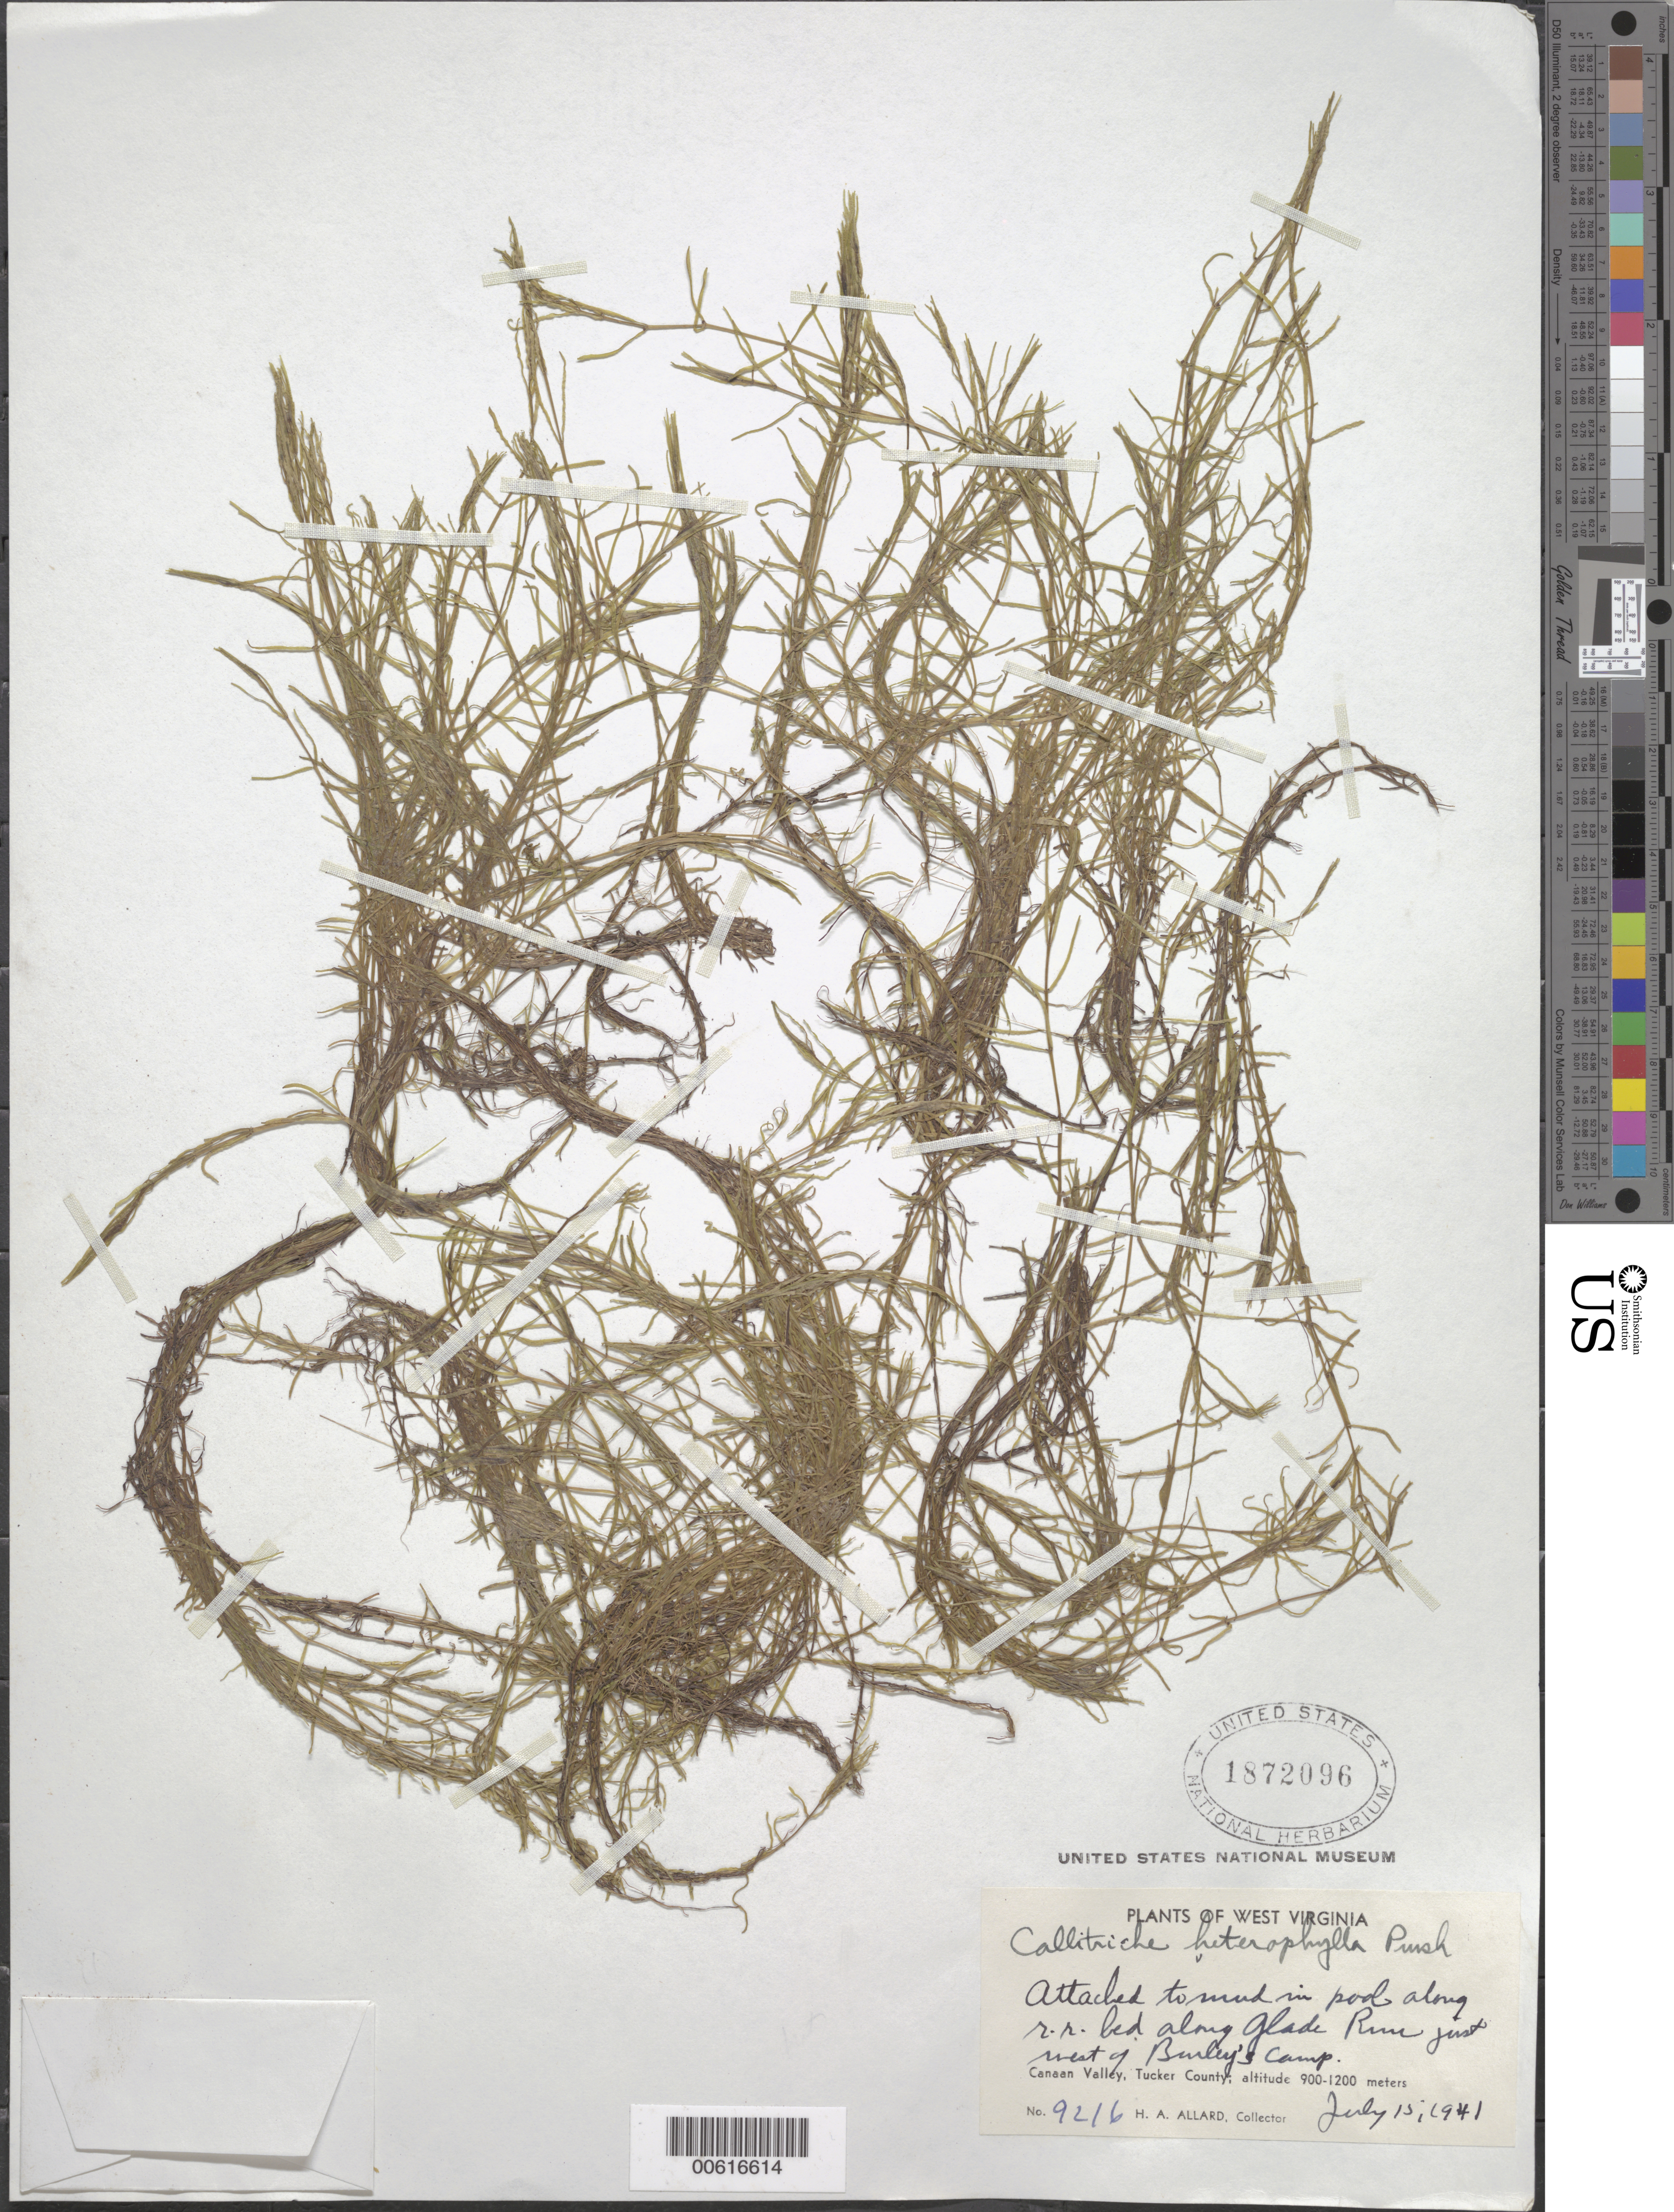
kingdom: Plantae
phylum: Tracheophyta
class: Magnoliopsida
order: Lamiales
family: Plantaginaceae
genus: Callitriche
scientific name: Callitriche heterophylla Pursh emend. Darby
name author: Pursh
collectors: H. A. Allard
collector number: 9216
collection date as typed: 15 Jul 1941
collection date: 1941-07-15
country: United States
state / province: West Virginia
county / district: Tucker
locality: Along RR bed along Glade Run Just W of Burley's Camp, Canaan Villey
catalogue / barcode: US 1872096